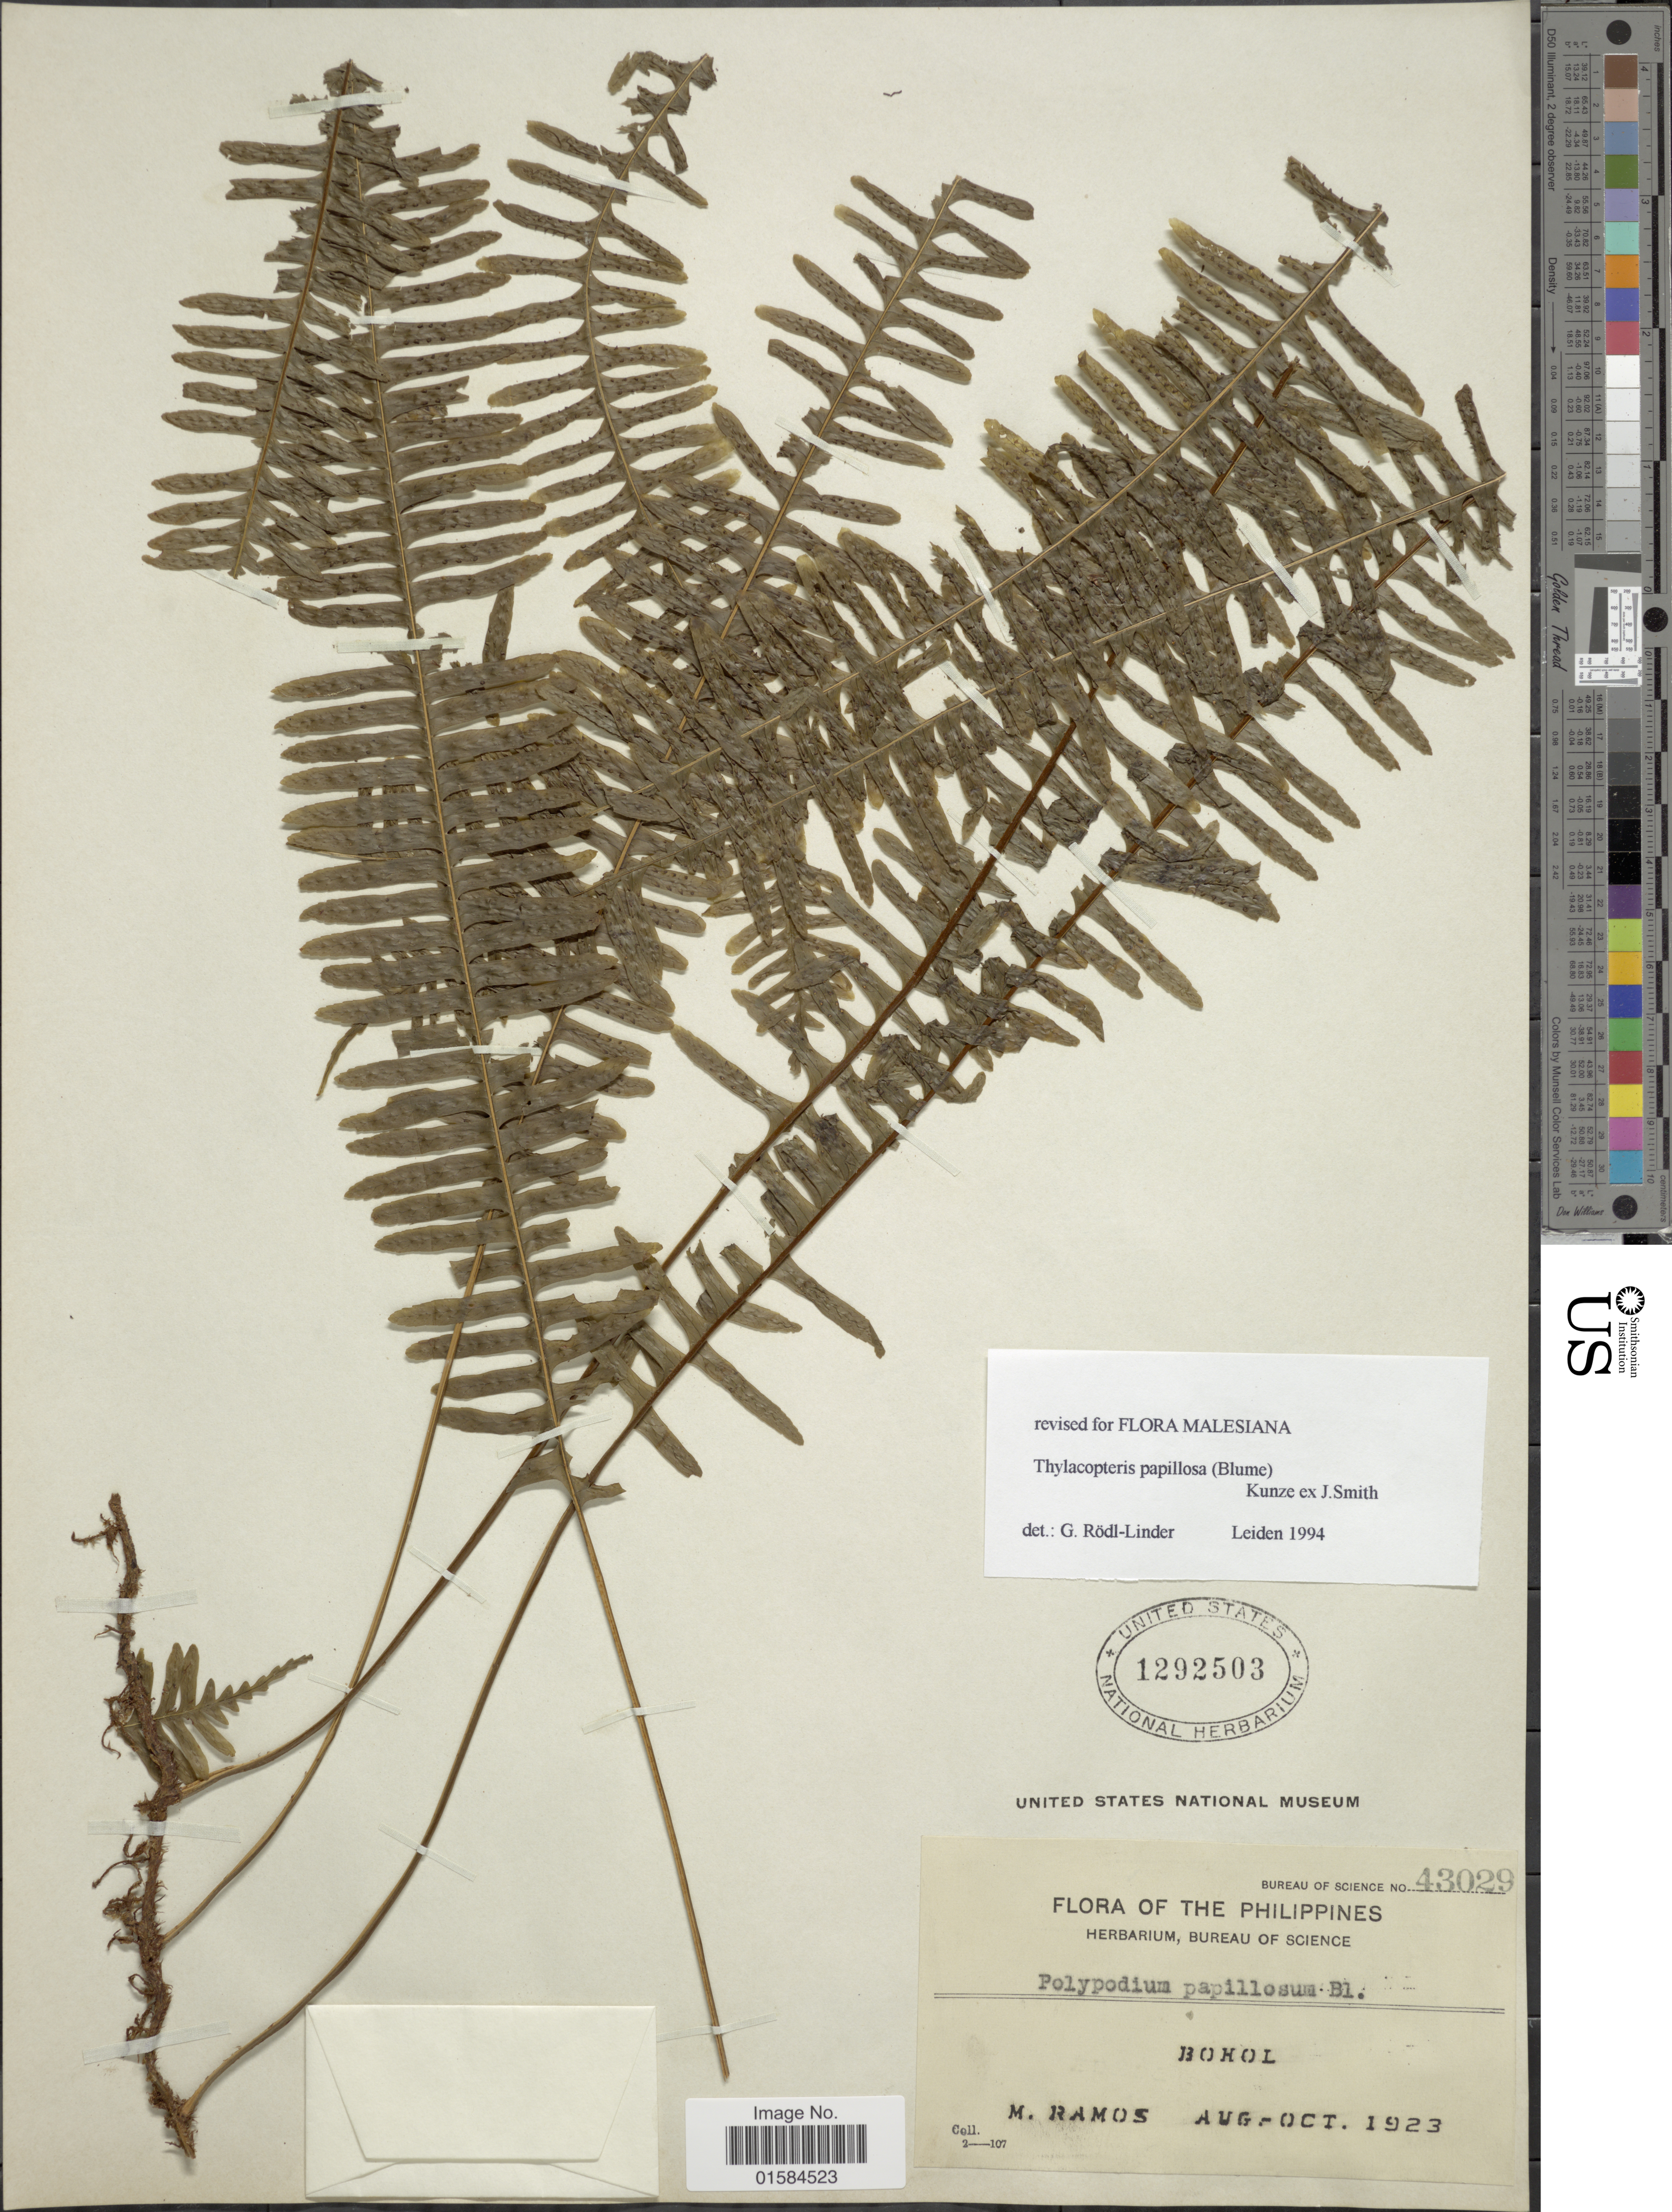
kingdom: Plantae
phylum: Tracheophyta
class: Polypodiopsida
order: Polypodiales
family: Polypodiaceae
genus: Thylacopteris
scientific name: Thylacopteris papillosa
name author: (Blume) Kunze ex J. Sm.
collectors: M. Ramos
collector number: Bureau of Science 43029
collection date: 1923-08/1923-10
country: Philippines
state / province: Central Visayas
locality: Bohol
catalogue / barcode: US 1292503